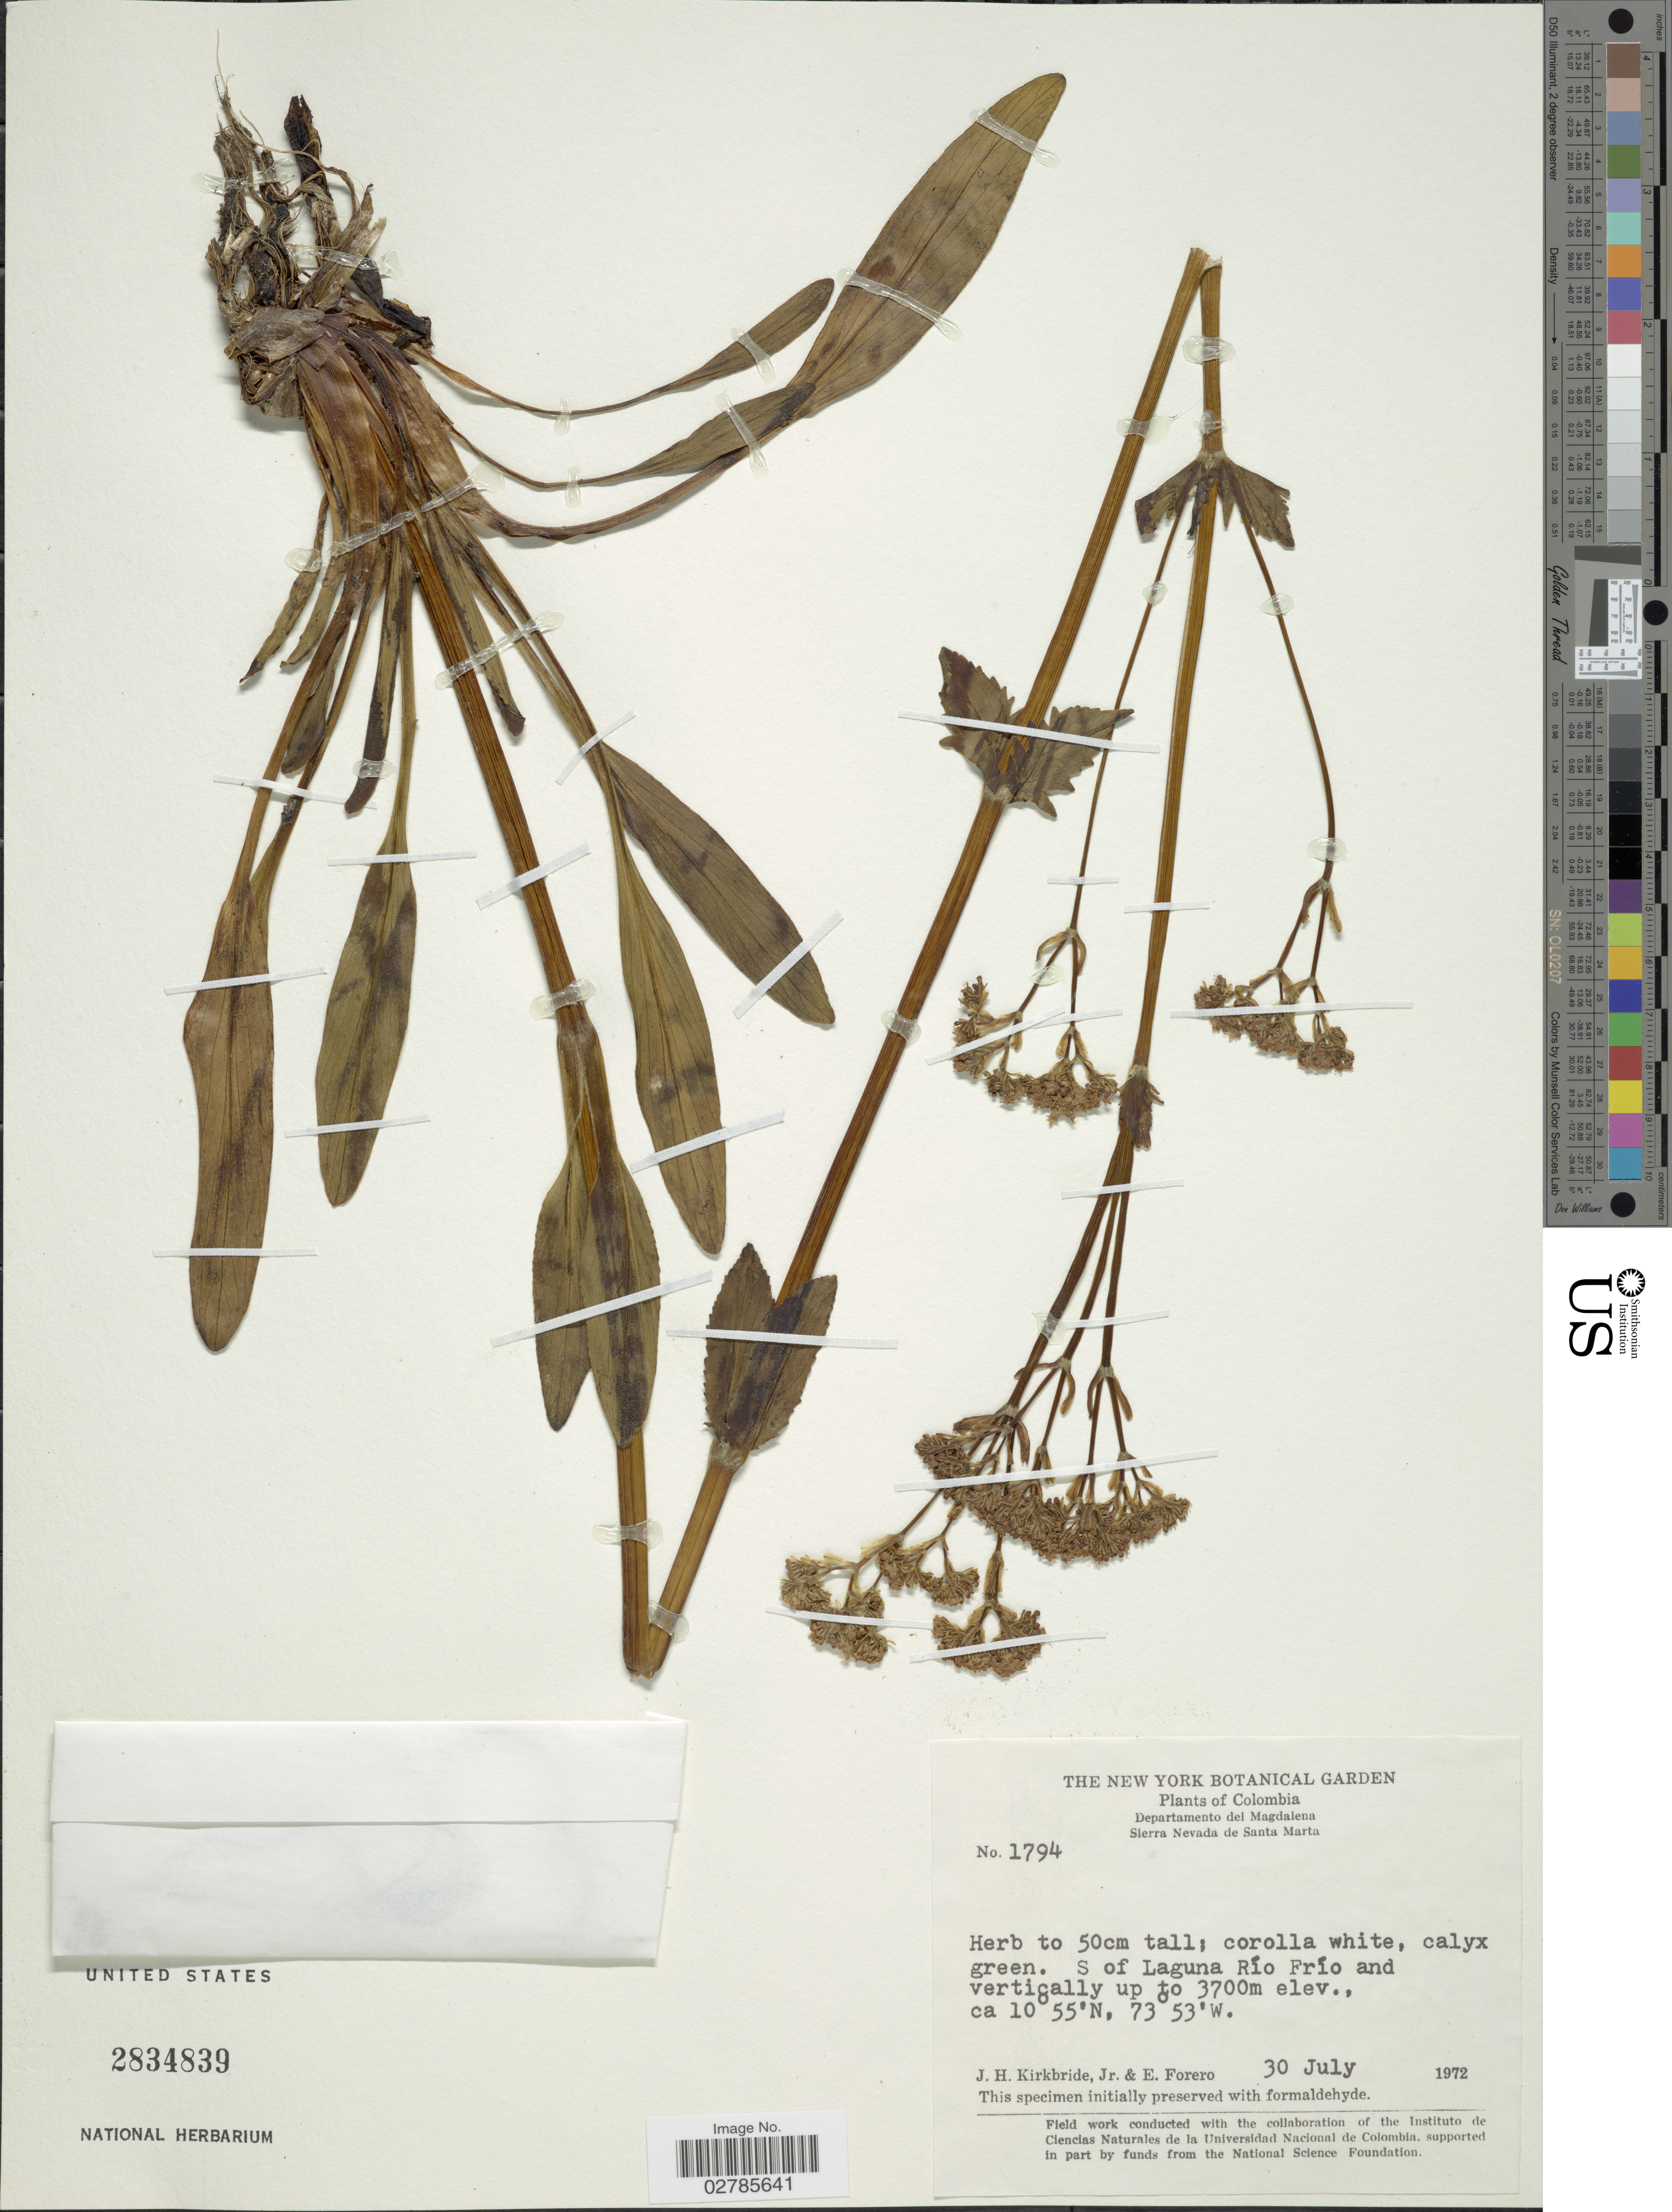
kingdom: Plantae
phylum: Tracheophyta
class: Magnoliopsida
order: Dipsacales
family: Caprifoliaceae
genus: Valeriana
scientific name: Valeriana sp.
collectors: J. H. Kirkbride & E. Forero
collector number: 1794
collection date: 1972-07-30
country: Colombia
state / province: Magdalena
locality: Departamento del Magdalena, Sierra Nevada de Santa Marta, S of Laguna Río Frío.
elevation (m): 3700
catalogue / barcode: US 2834839